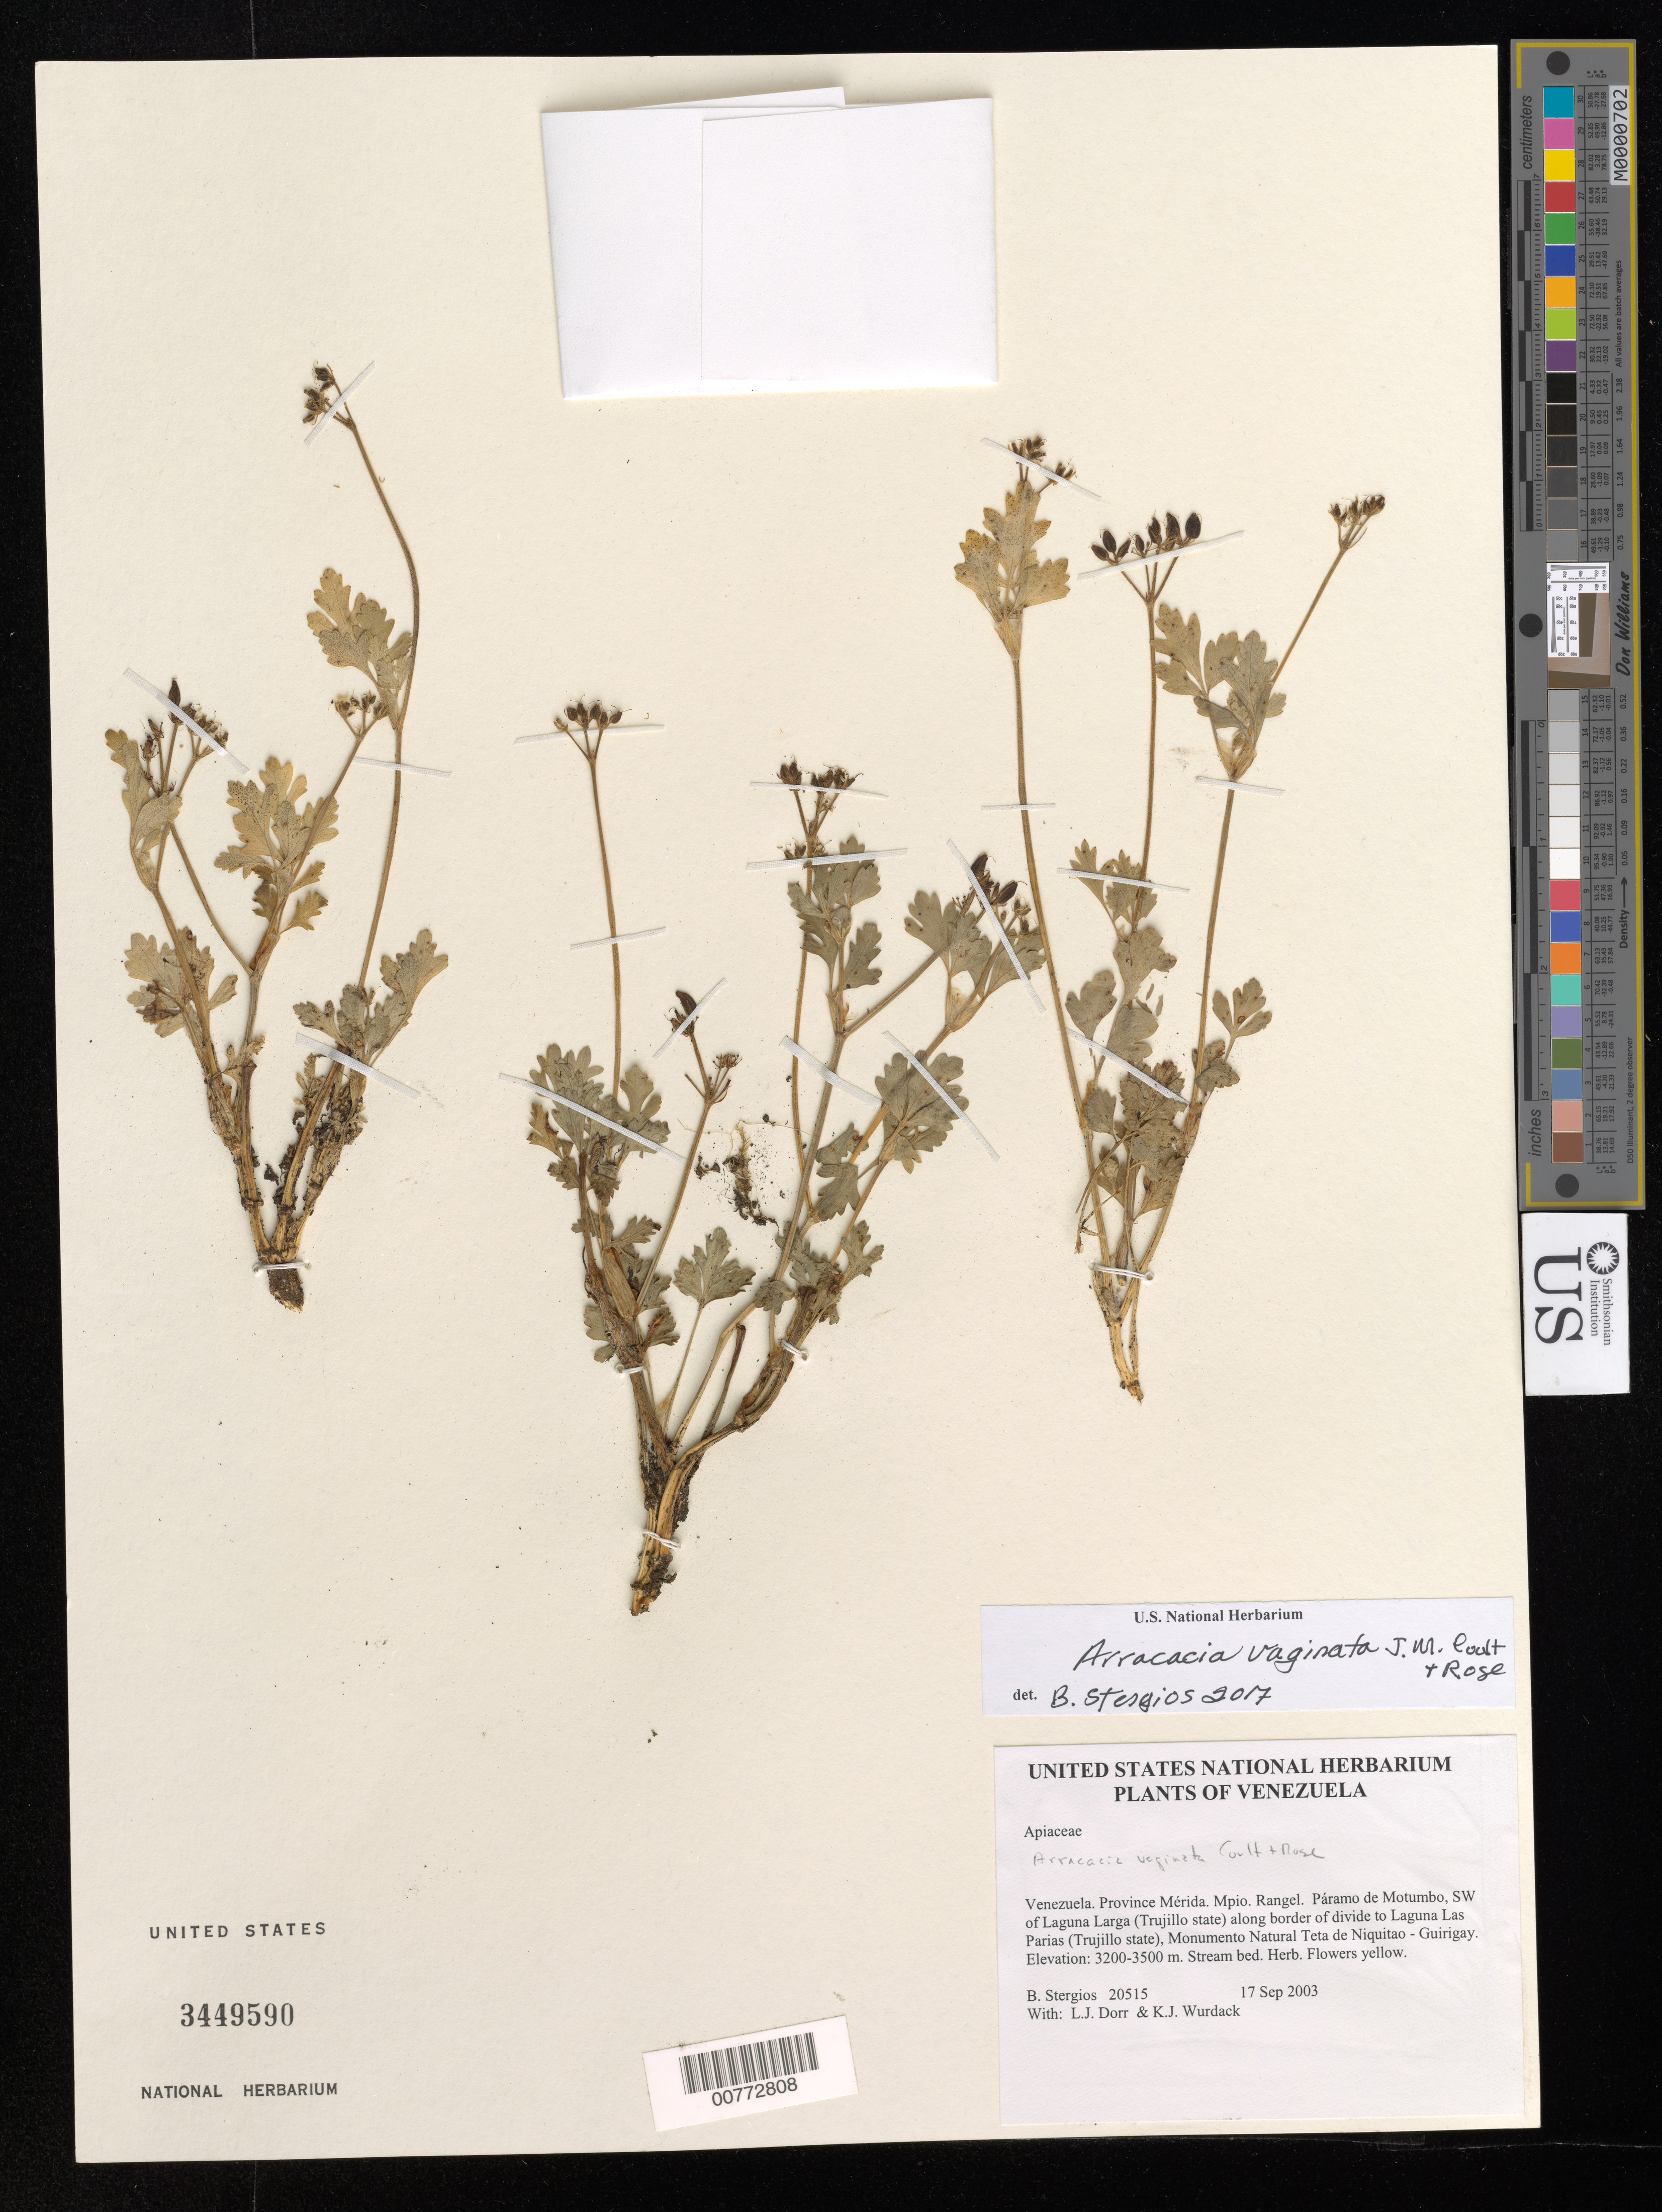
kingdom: Plantae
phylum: Tracheophyta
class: Magnoliopsida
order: Apiales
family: Apiaceae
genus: Arracacia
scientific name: Arracacia vaginata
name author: J.M. Coult. & Rose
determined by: Stergios, B. G.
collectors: B. G. Stergios, L. J. Dorr & K. Wurdack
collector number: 20515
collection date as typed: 17 Sep 2003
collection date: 2003-09-17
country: Venezuela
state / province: Mérida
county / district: Rangel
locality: Páramo de Motumbo, NW of Laguna Larga (Trujillo state), Monumento Natural Teta de Niquitao - Guirigay.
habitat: Stream bed.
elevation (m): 3200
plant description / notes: PORT, US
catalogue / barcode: US 3449590